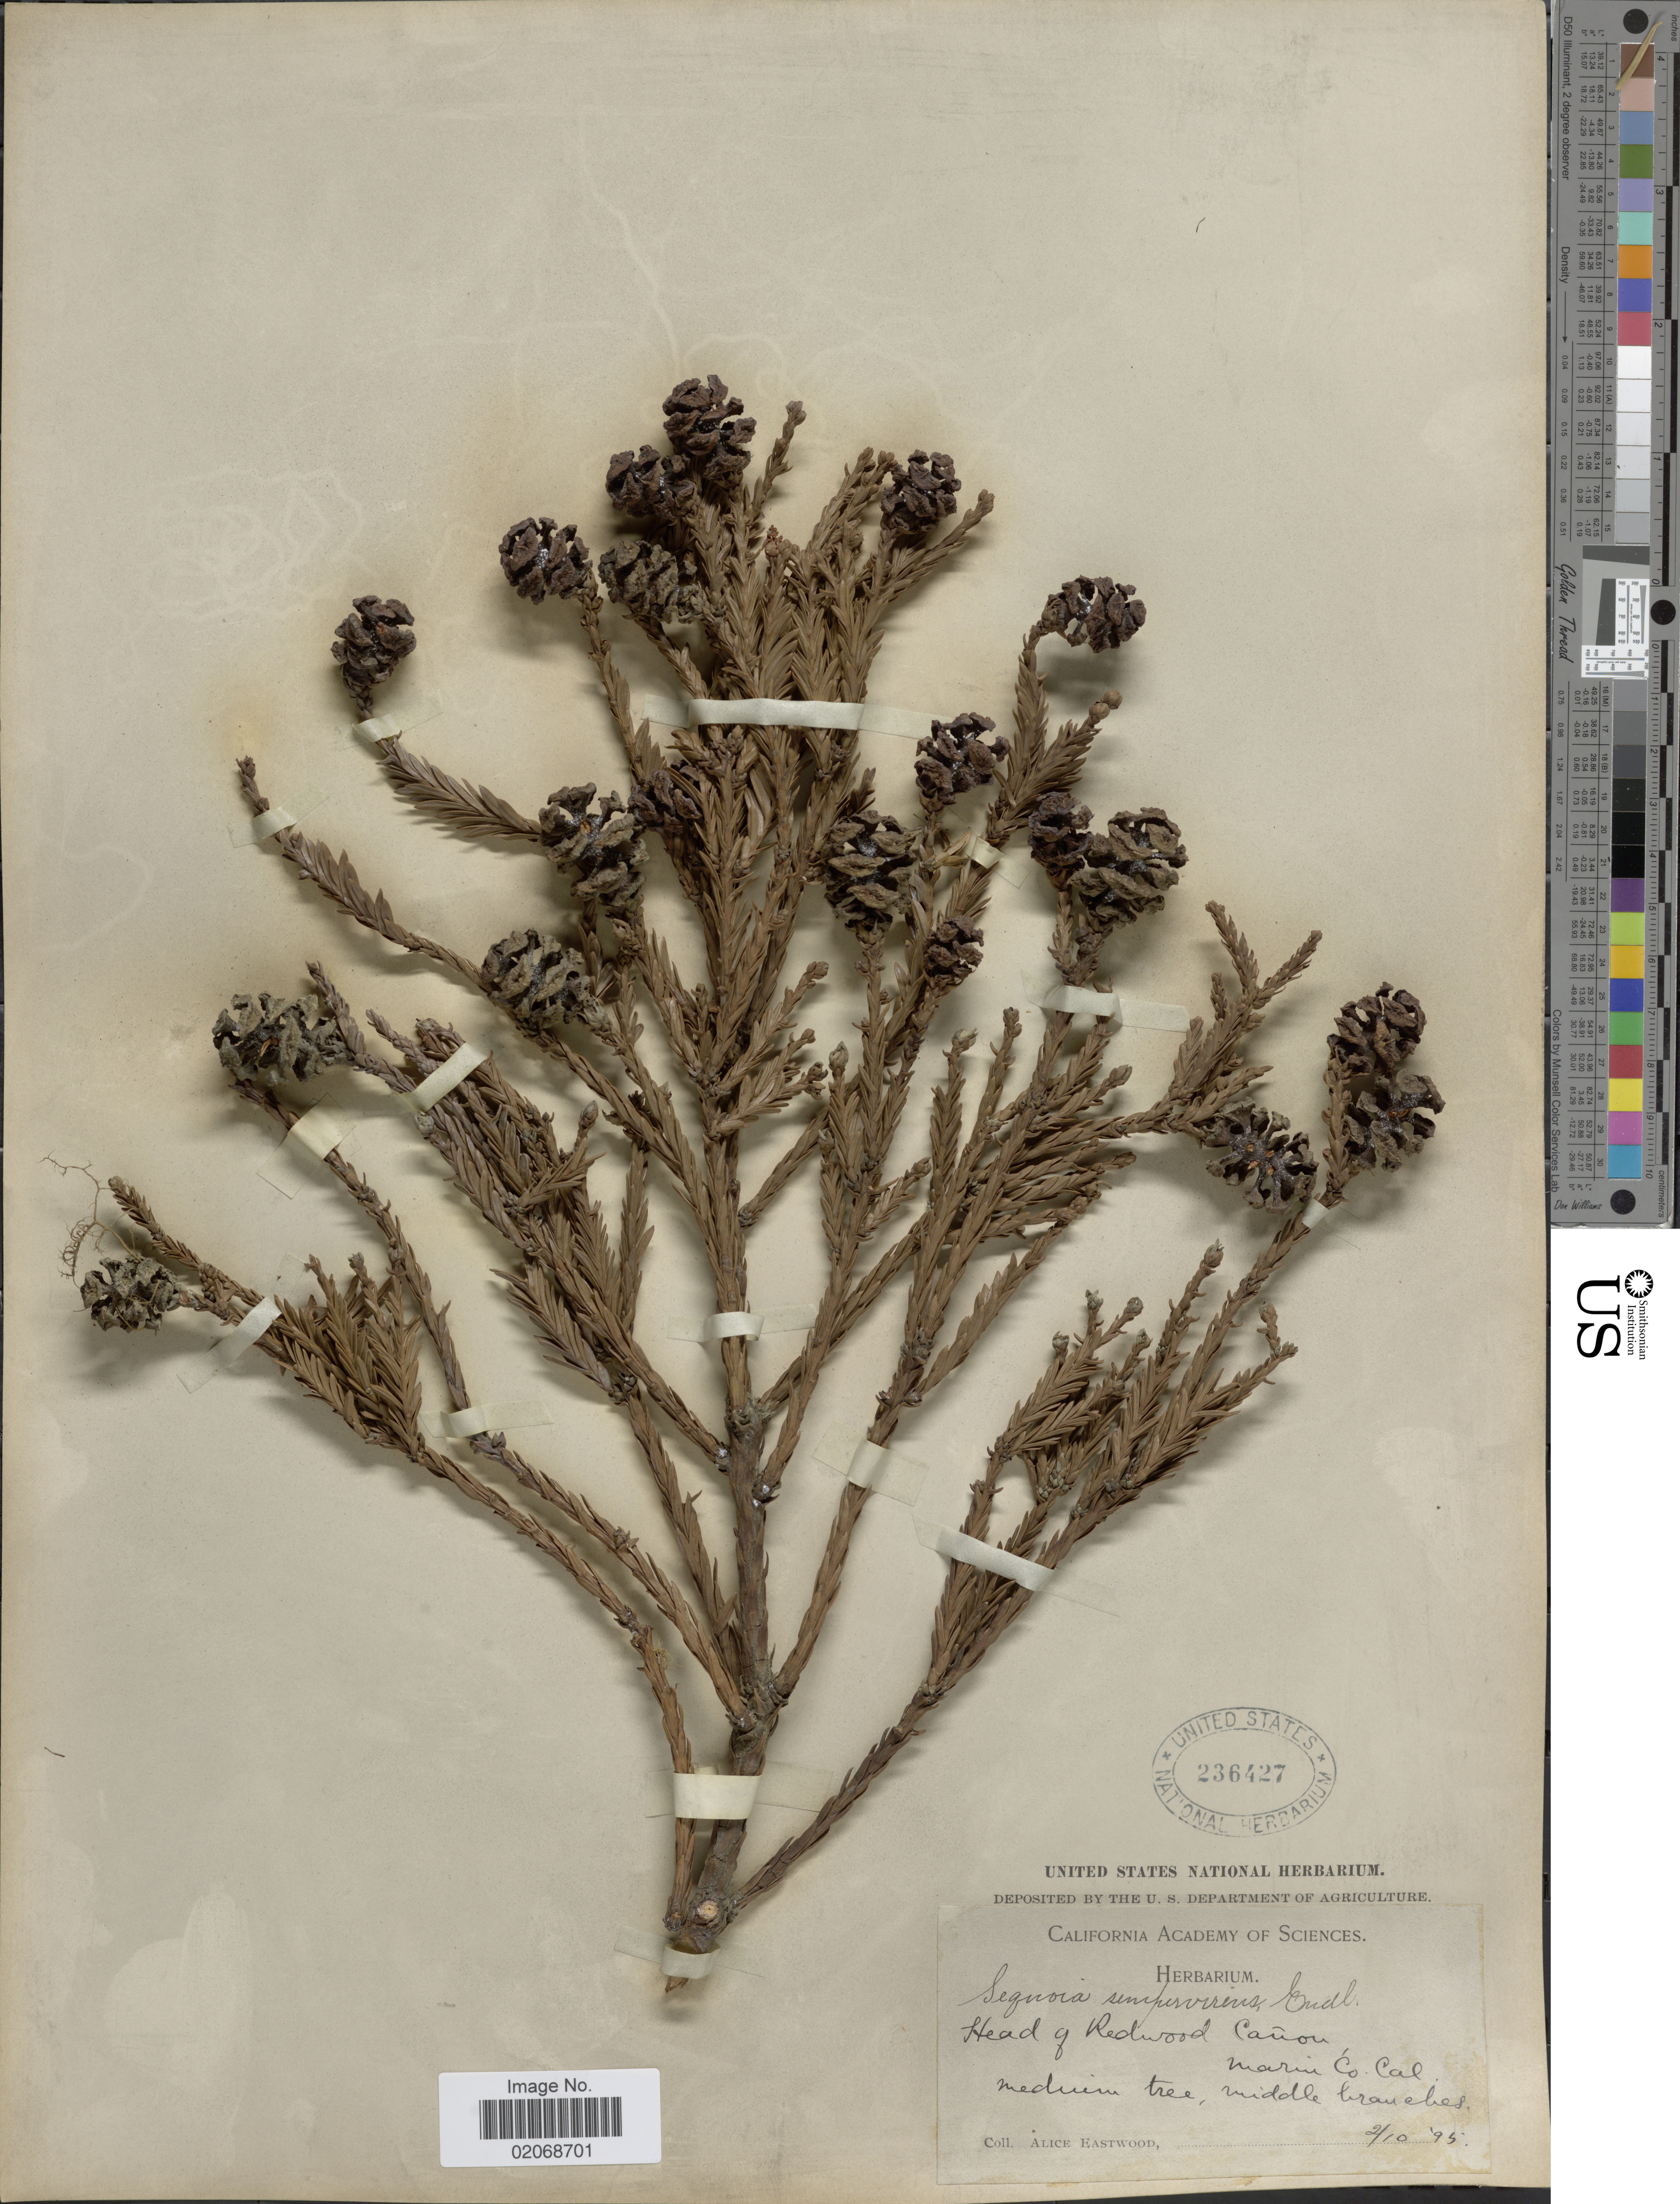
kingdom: Plantae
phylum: Tracheophyta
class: Pinopsida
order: Pinales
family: Cupressaceae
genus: Sequoia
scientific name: Sequoia sempervirens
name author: (D. Don) Endl.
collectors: A. Eastwood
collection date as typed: Transcribed d/m/y: 2/10/95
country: United States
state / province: California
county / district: Marin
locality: Head of Redwood Canon Marin Co.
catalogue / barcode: US 236427